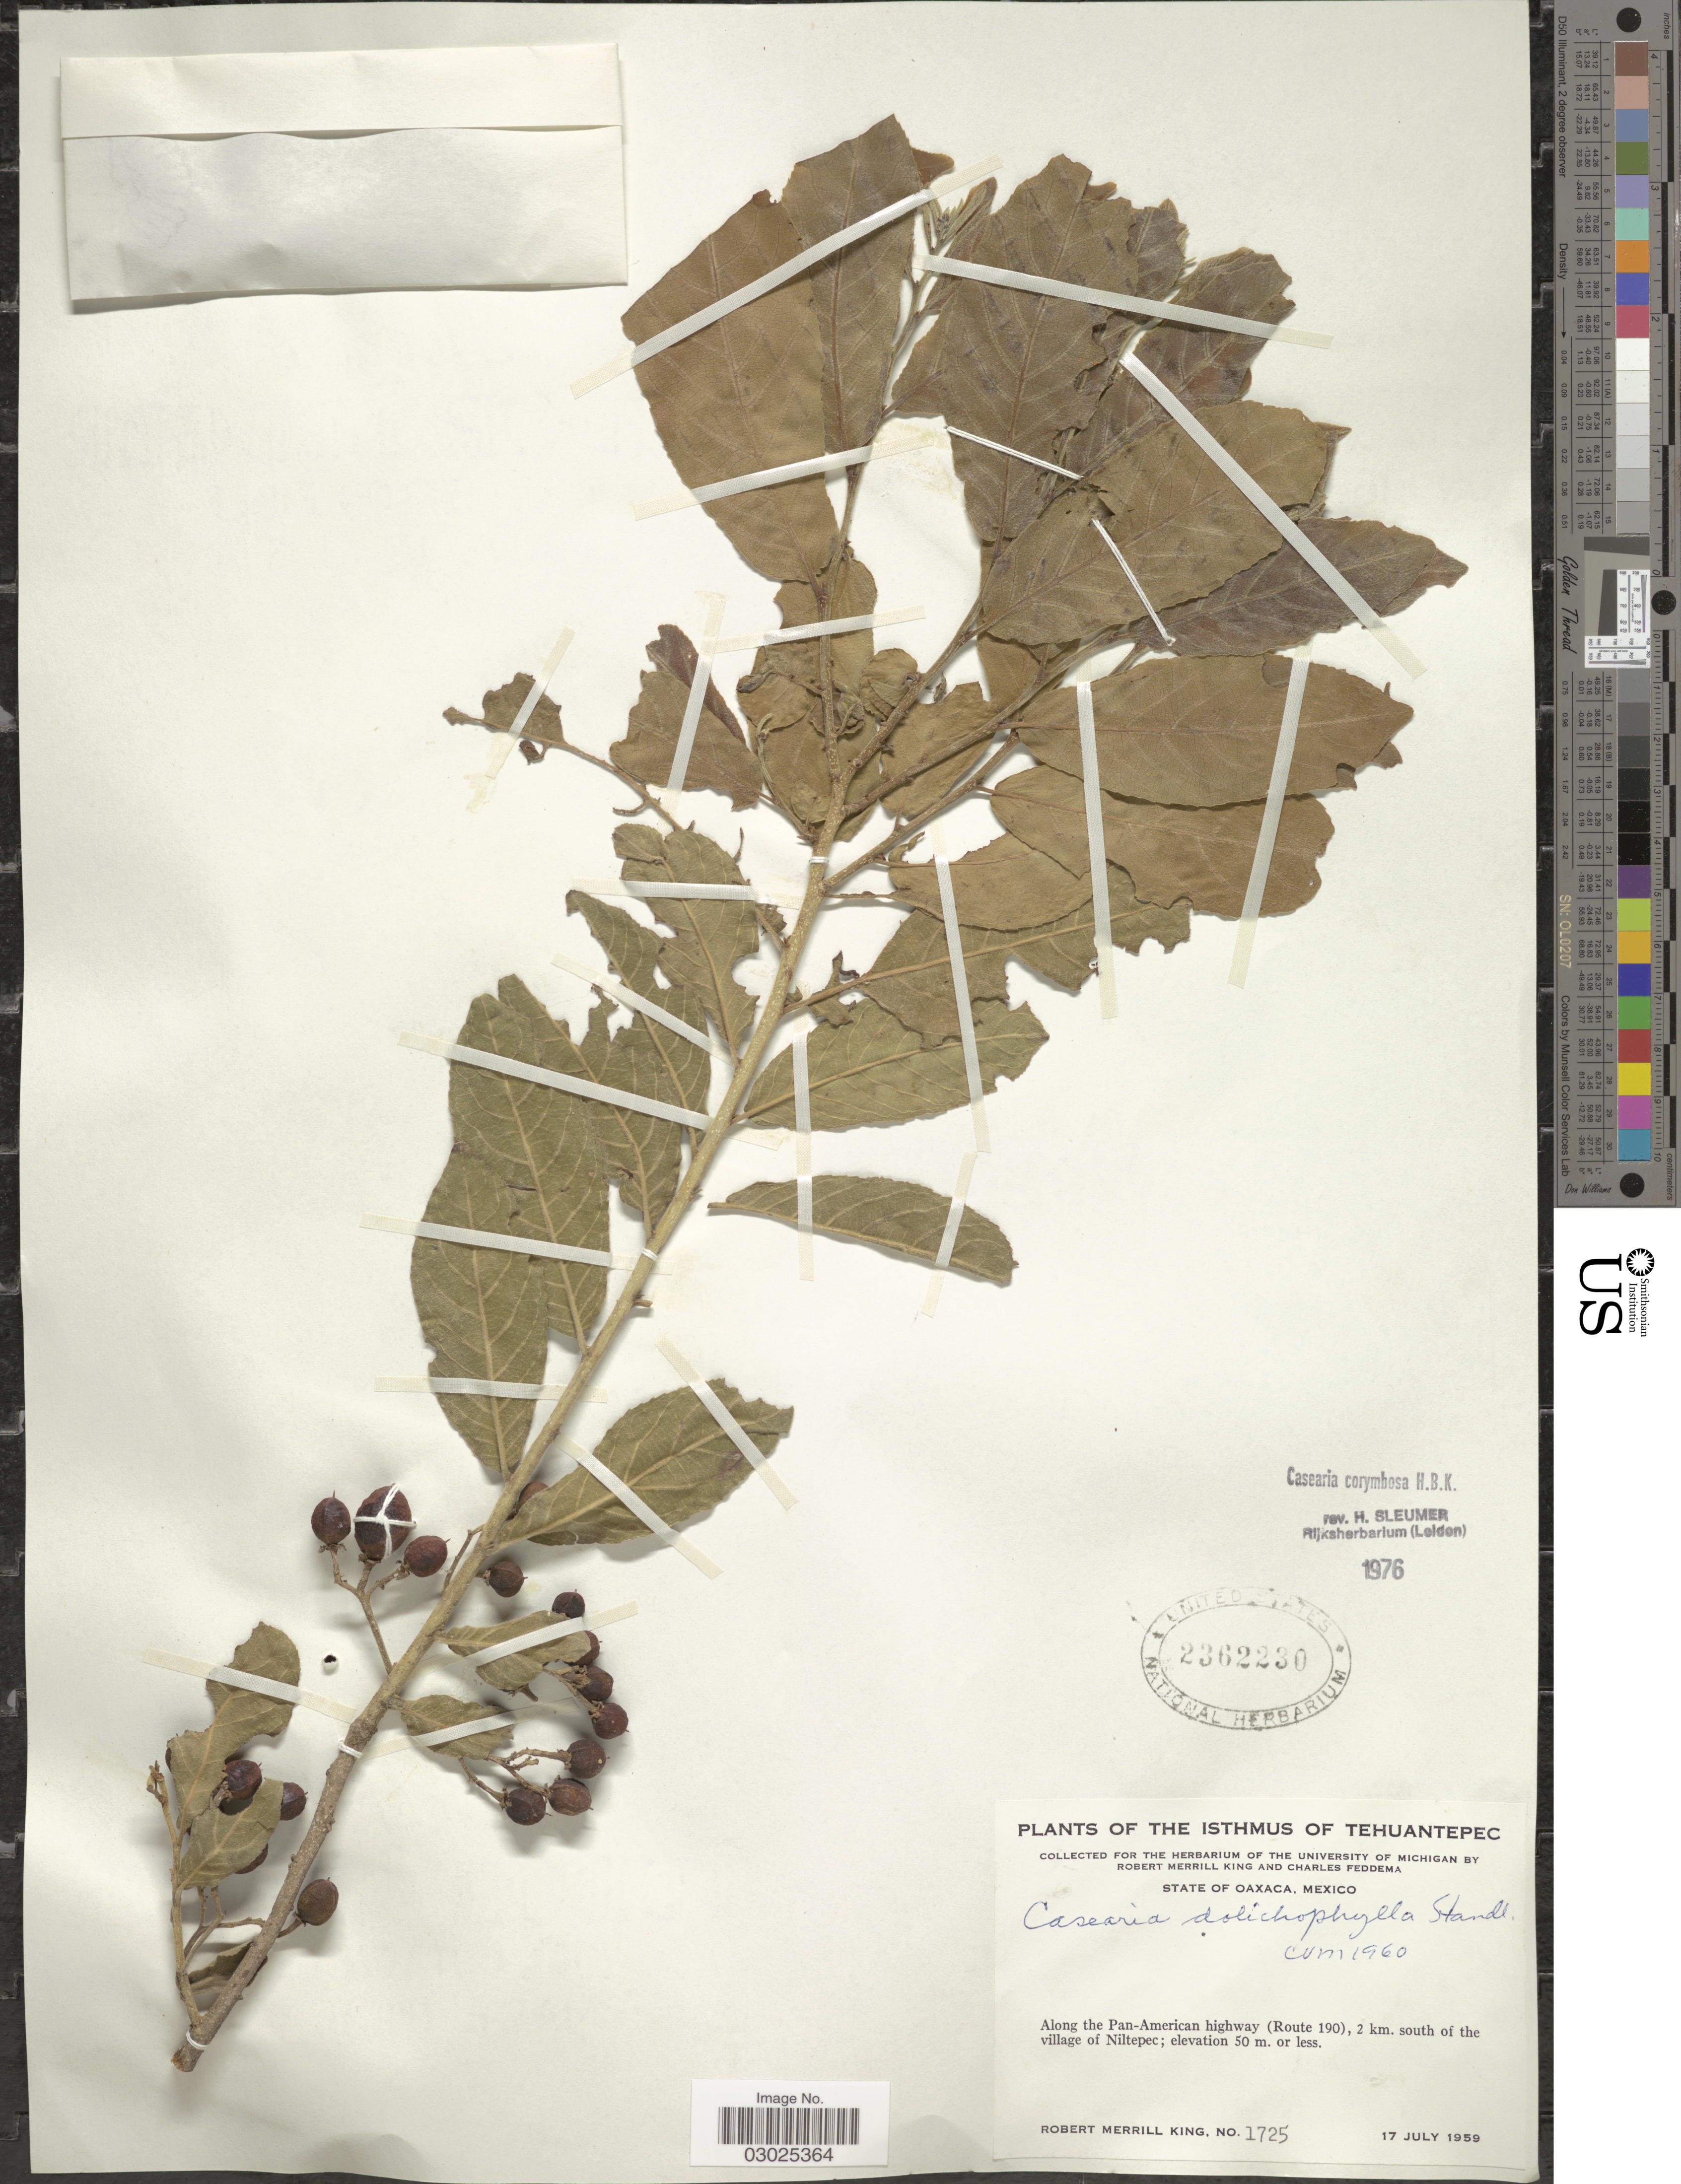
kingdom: Plantae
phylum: Tracheophyta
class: Magnoliopsida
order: Malpighiales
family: Salicaceae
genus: Casearia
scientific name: Casearia corymbosa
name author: Kunth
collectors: R. M. King & C. Feddema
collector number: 1725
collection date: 1959-07-17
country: Mexico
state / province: Oaxaca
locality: Tehuantepec. Along the Pan-American highway (Route 190), 2 km. south of the village of Niltepec.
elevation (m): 50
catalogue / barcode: US 2362230